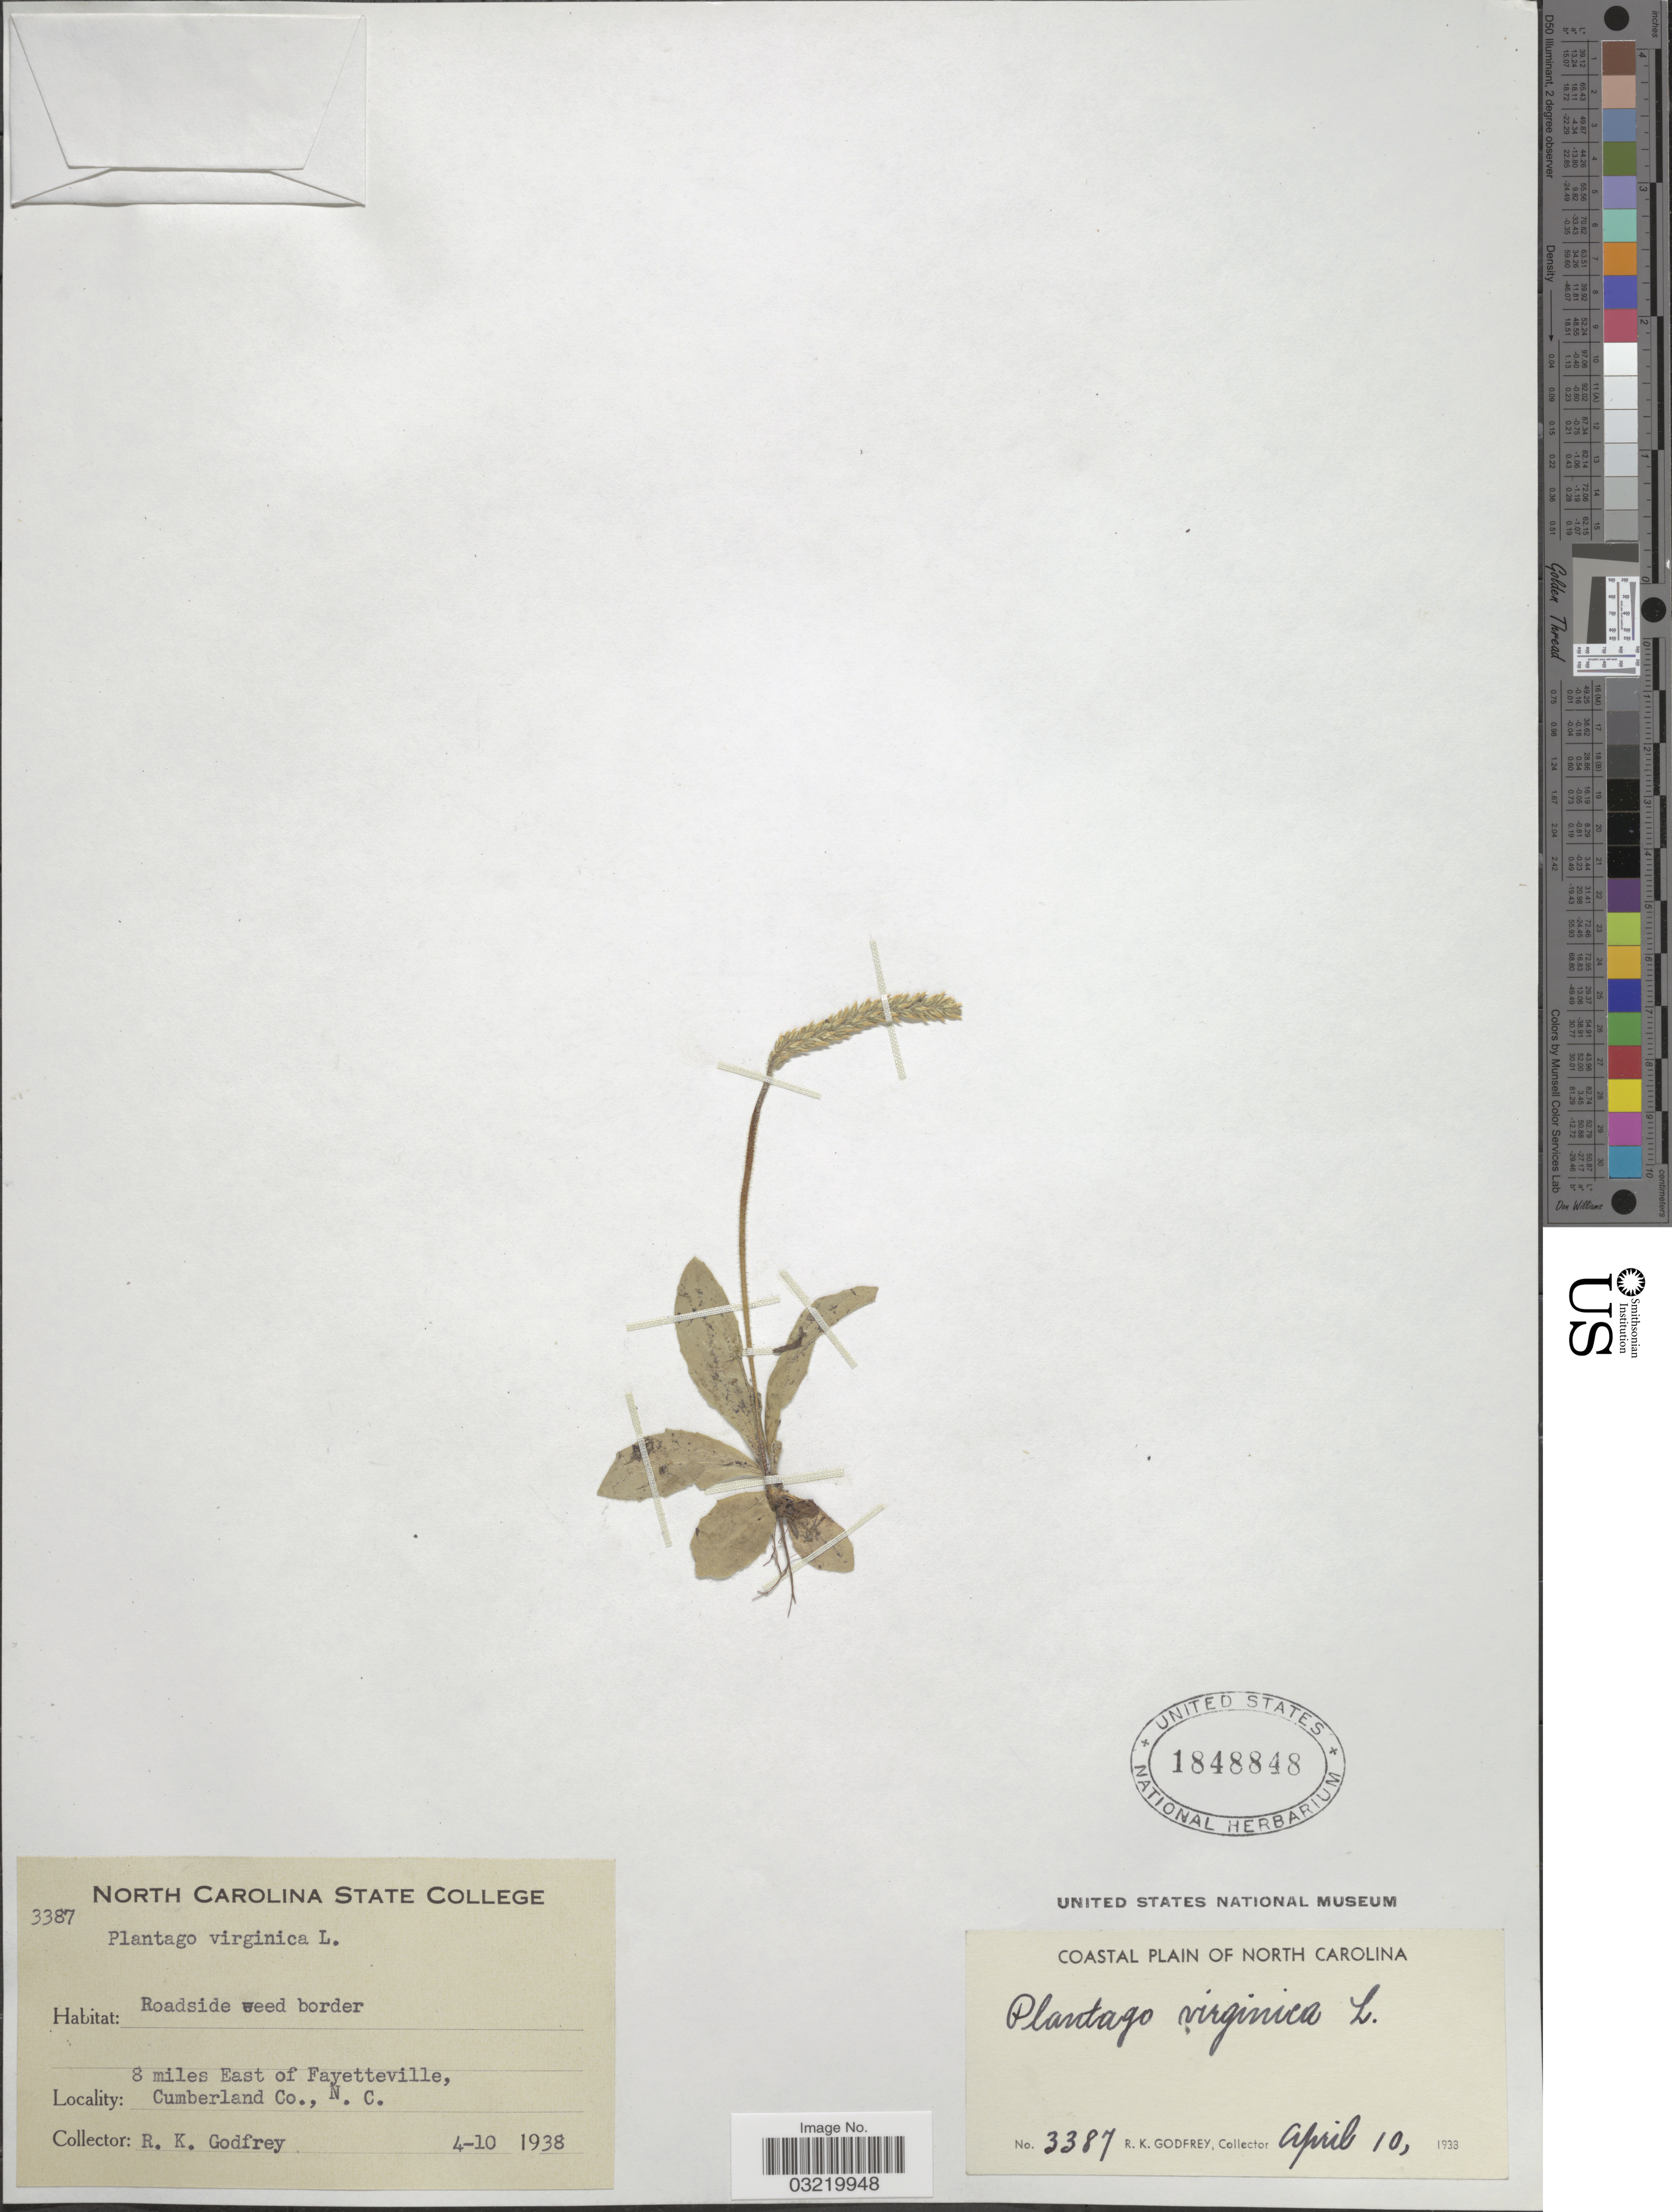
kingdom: Plantae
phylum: Tracheophyta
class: Magnoliopsida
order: Lamiales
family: Plantaginaceae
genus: Plantago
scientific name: Plantago virginica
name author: L.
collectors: R. K. Godfrey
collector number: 3387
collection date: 1938-04-10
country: United States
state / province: North Carolina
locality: Coastal Plain of North Carolina. 8 miles East of Fayetteville, Cumberland Co., N. C.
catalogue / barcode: US 1848848